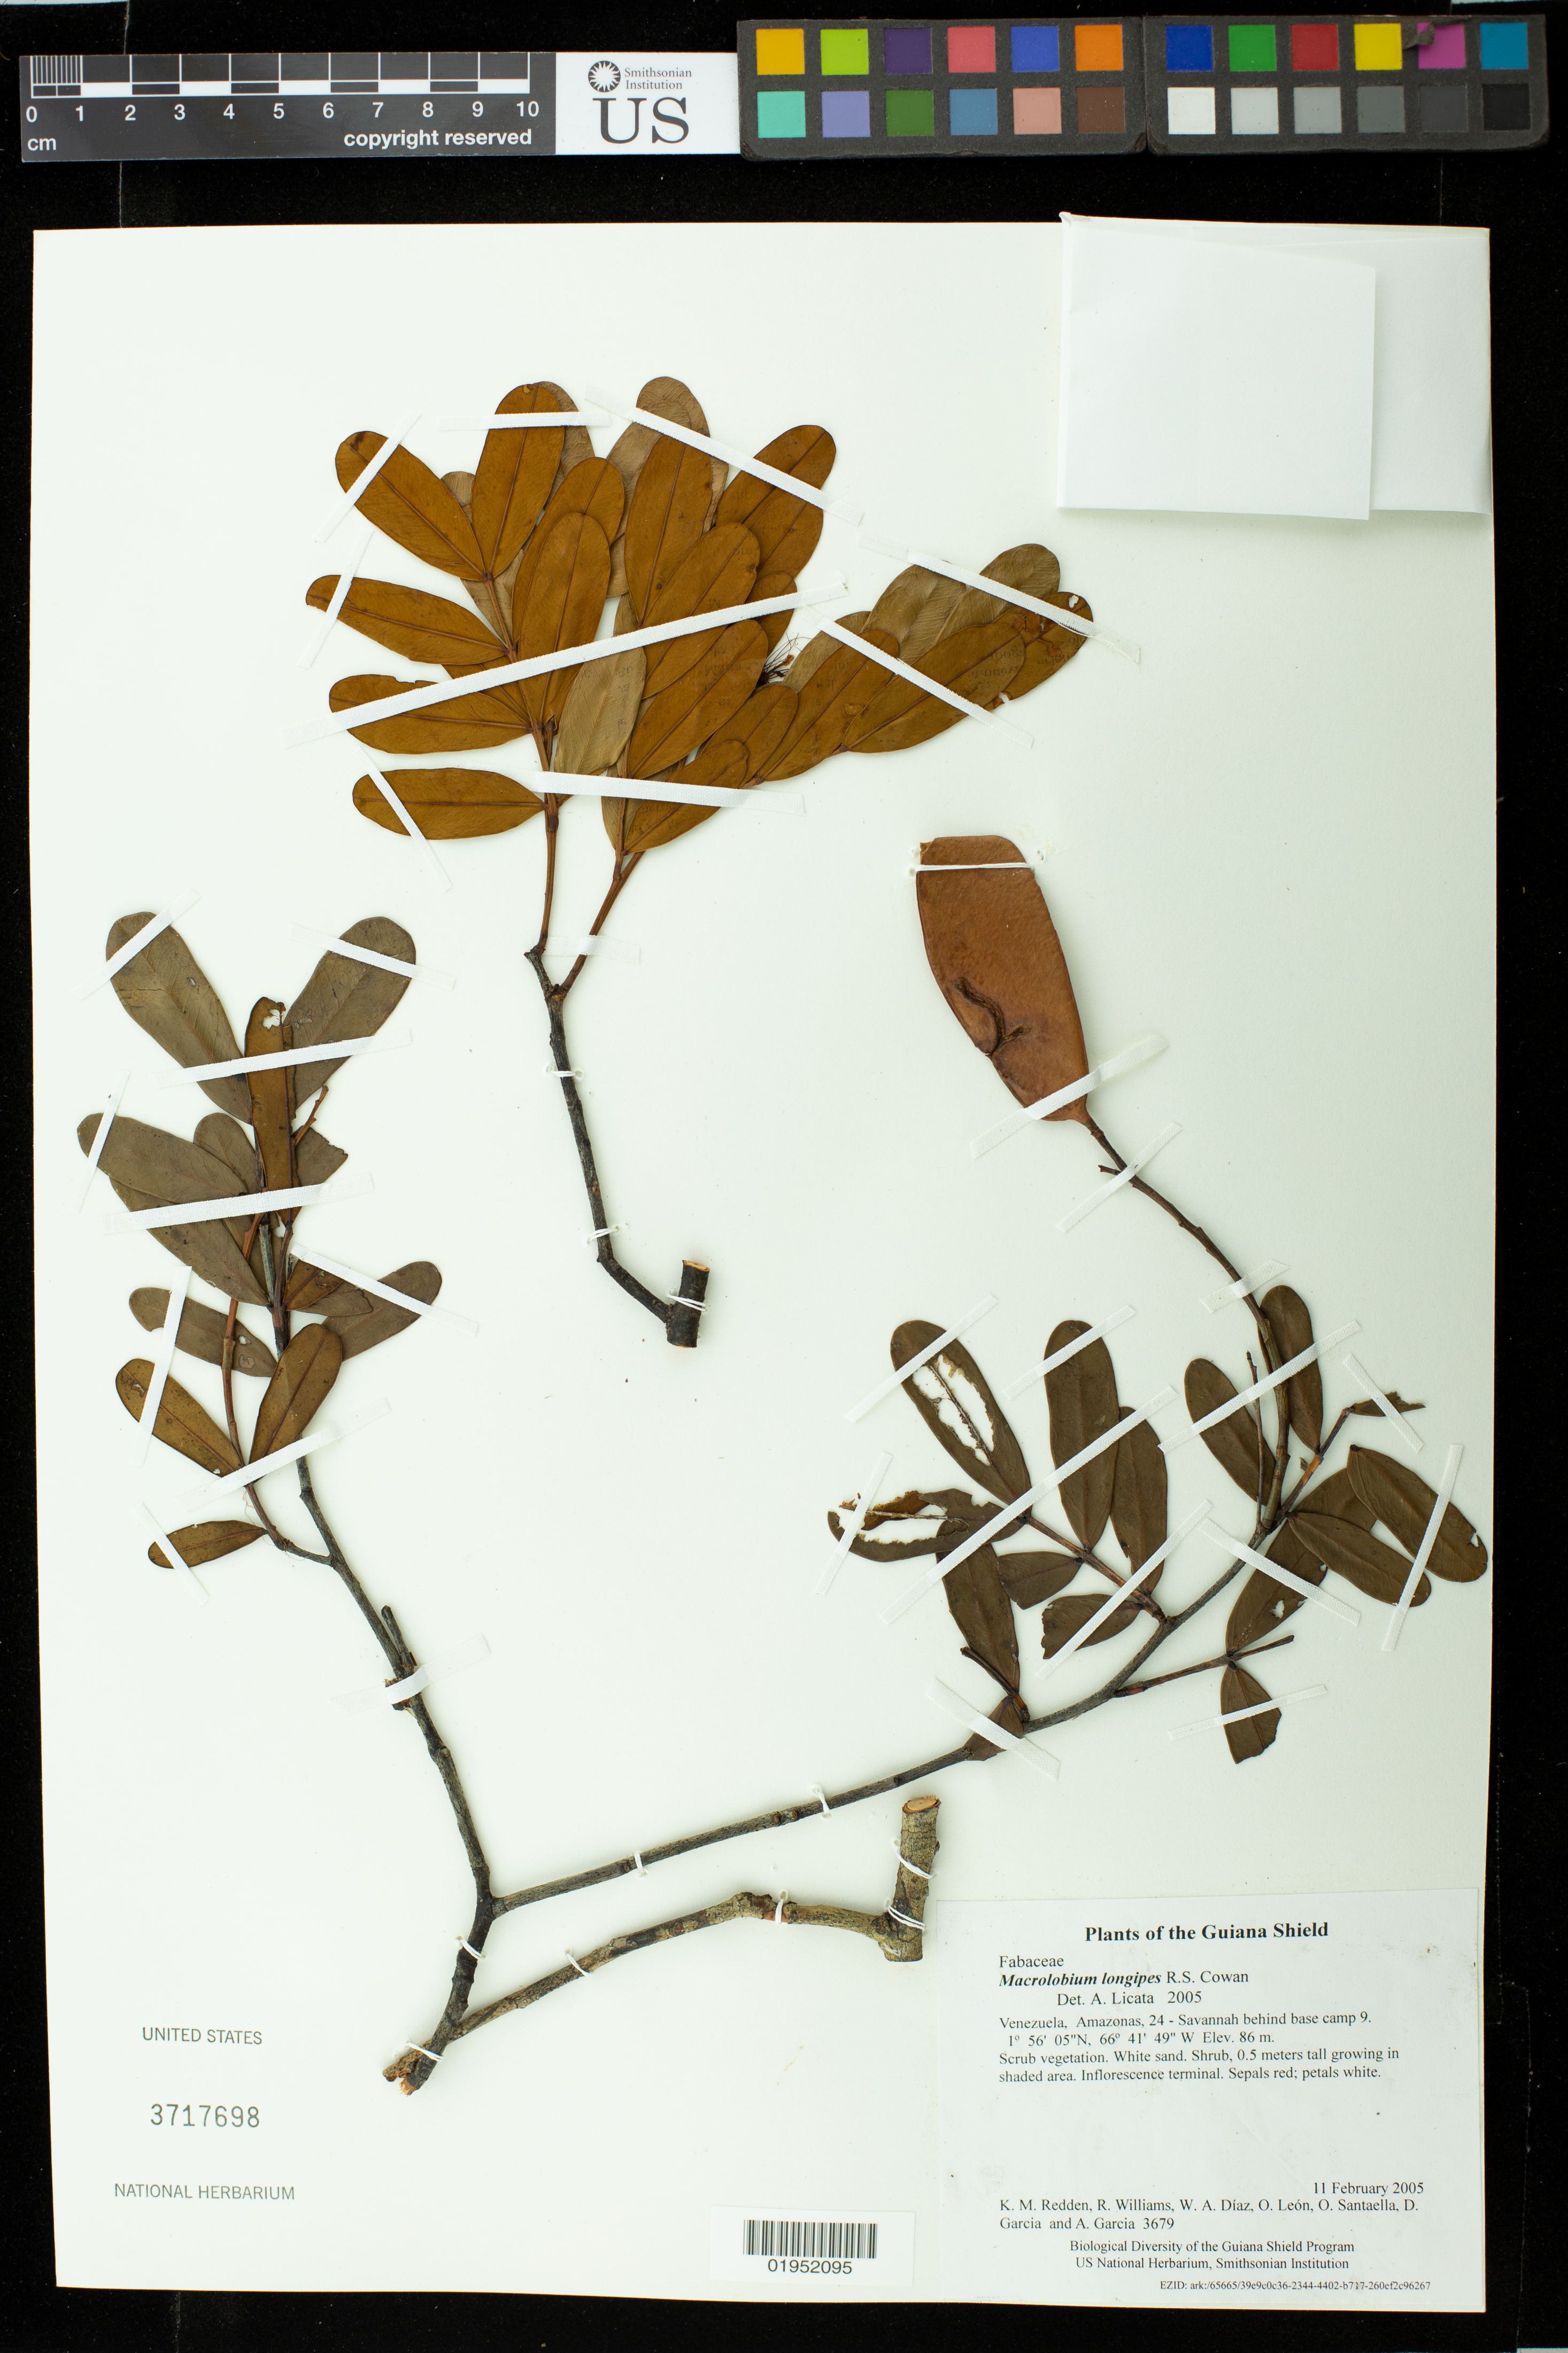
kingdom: Plantae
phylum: Tracheophyta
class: Magnoliopsida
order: Fabales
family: Fabaceae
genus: Macrolobium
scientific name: Macrolobium longipes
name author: R.S. Cowan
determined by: Licata, A., (PORT), Univ. Nac. Exp. de los Llanos Ezequiel Zamora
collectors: K. M. Redden, R. Williams, W. Díaz P., O. León, O. Santaella, D. Garcia & A. Garcia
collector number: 3679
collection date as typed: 11 February 2005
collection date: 2005-02-11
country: Venezuela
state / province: Amazonas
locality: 24 - Savannah behind base camp 9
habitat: Scrub vegetation. White sand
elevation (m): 86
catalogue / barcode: US 3717698